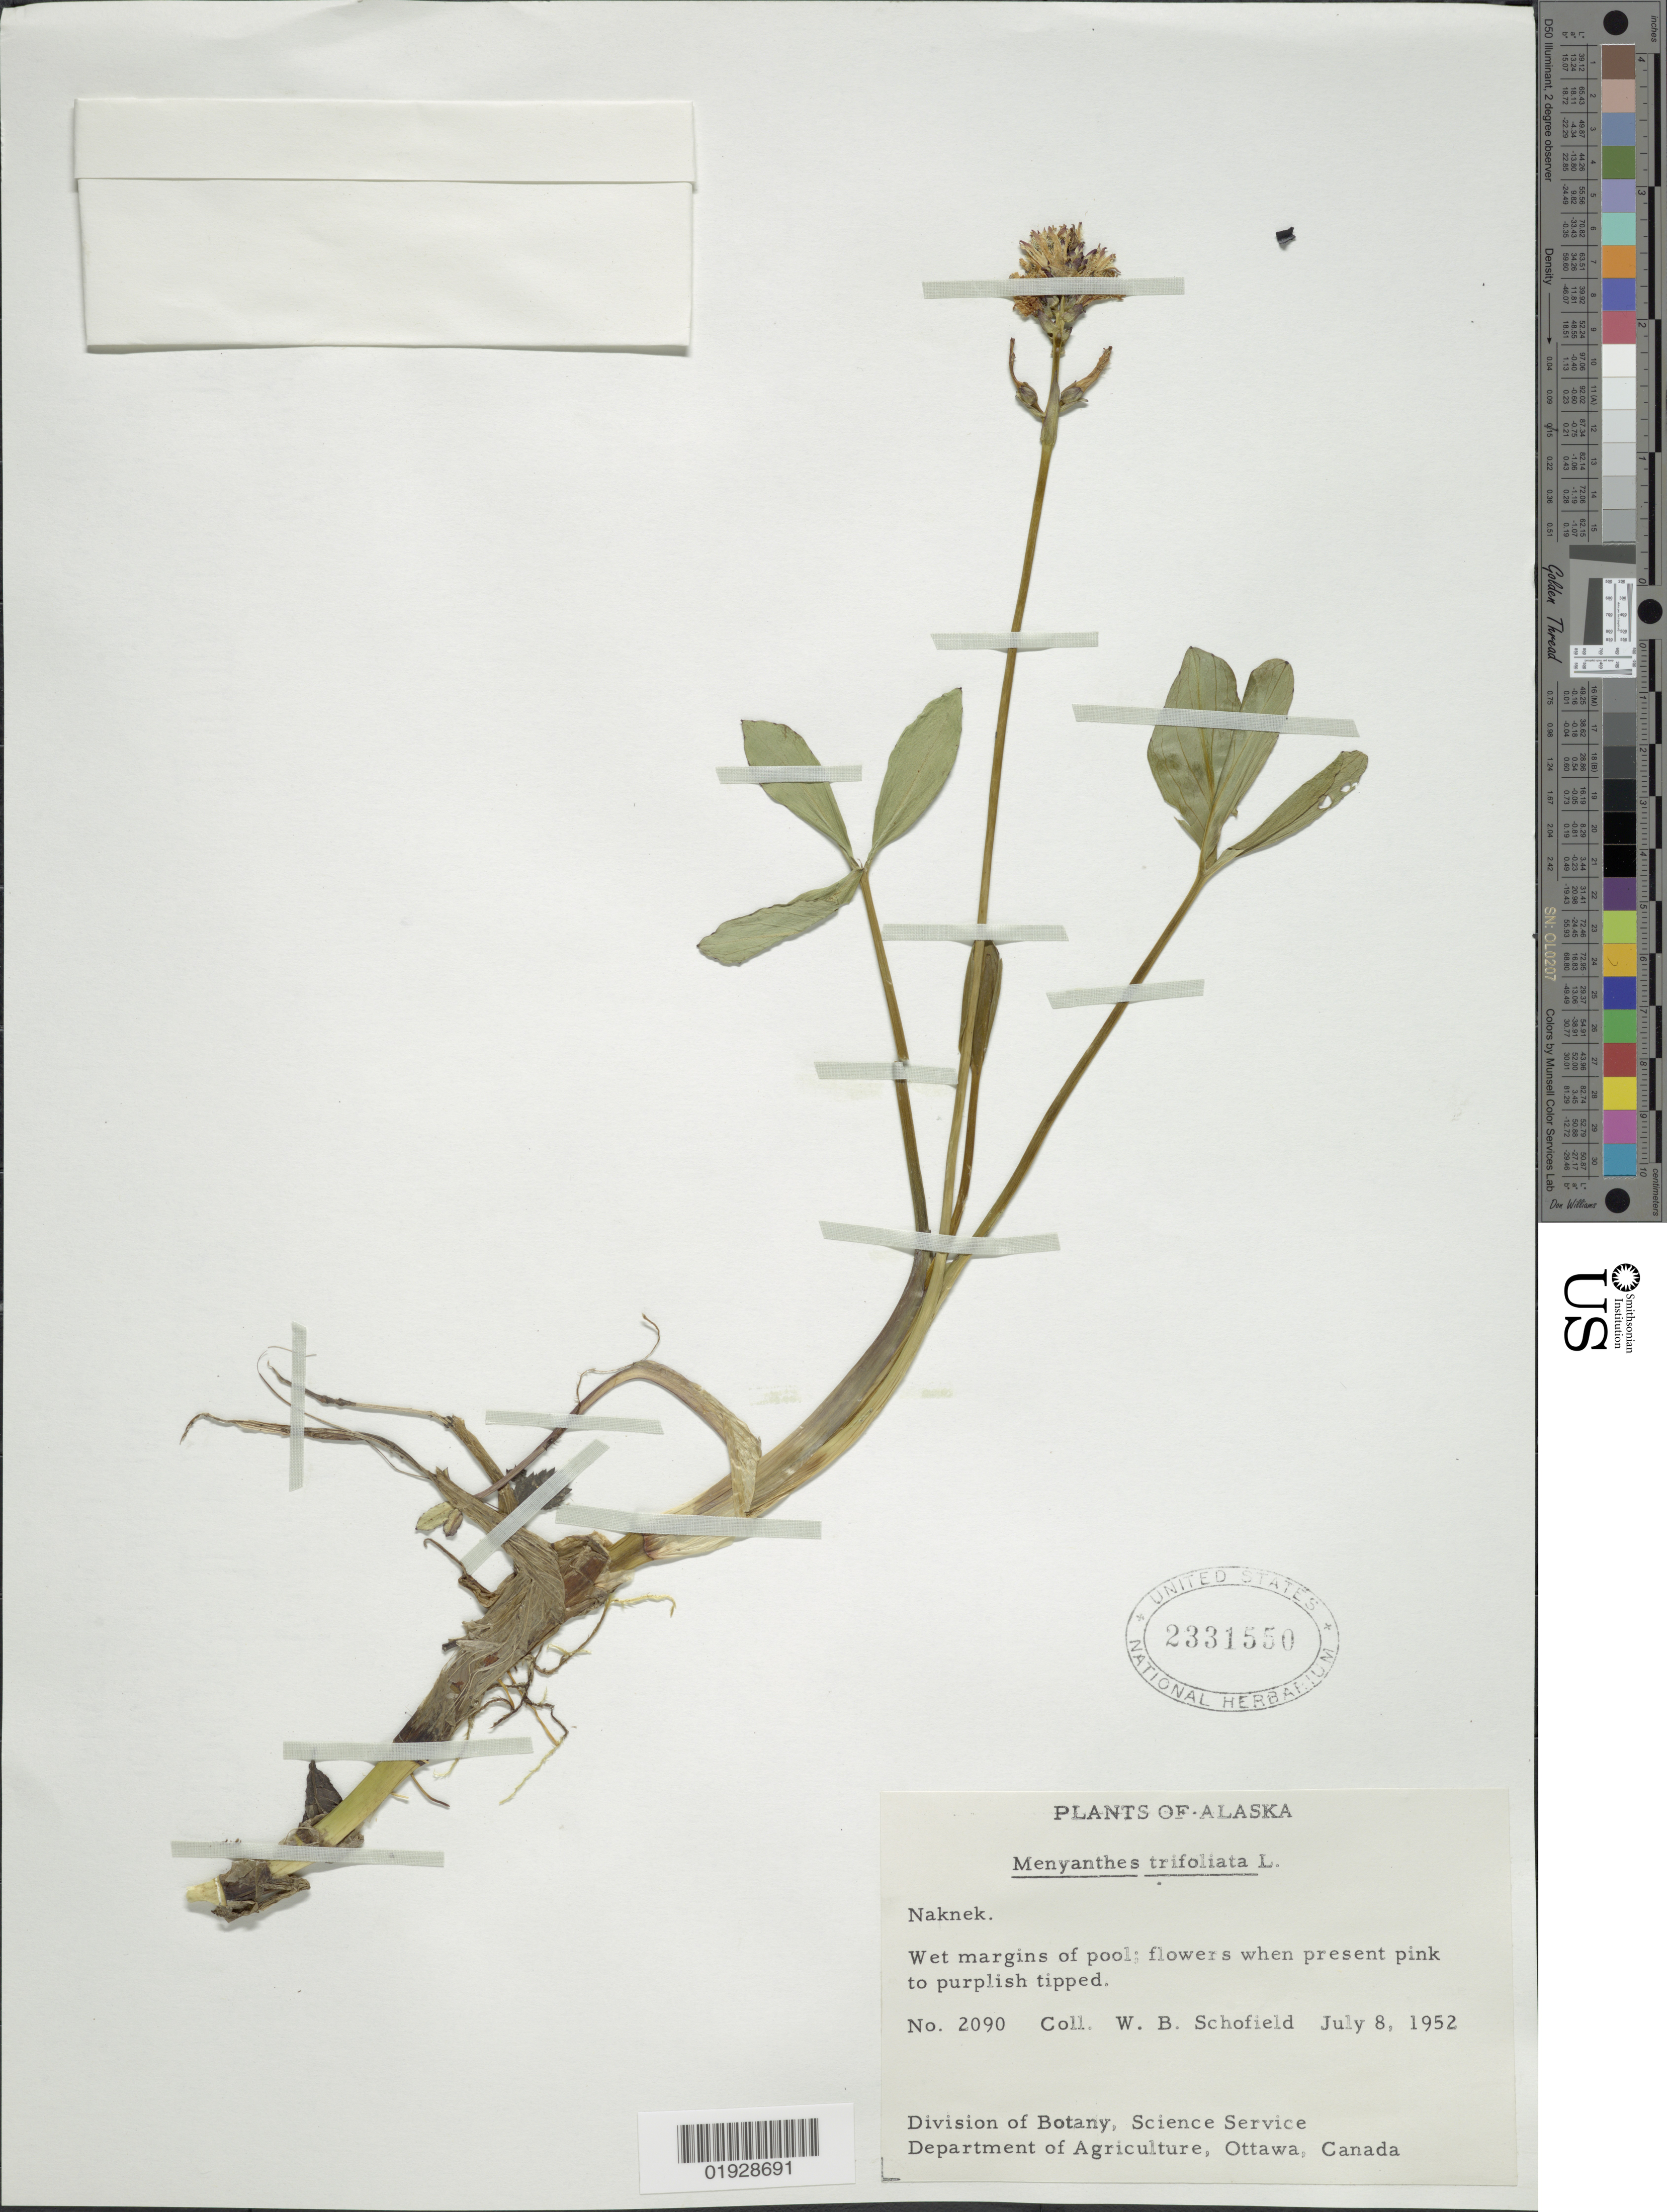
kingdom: Plantae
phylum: Tracheophyta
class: Magnoliopsida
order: Asterales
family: Menyanthaceae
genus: Menyanthes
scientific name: Menyanthes trifoliata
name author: L.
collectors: W. Schofield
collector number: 2090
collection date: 1952-07-08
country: United States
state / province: Alaska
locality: Naknek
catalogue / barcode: US 2331550